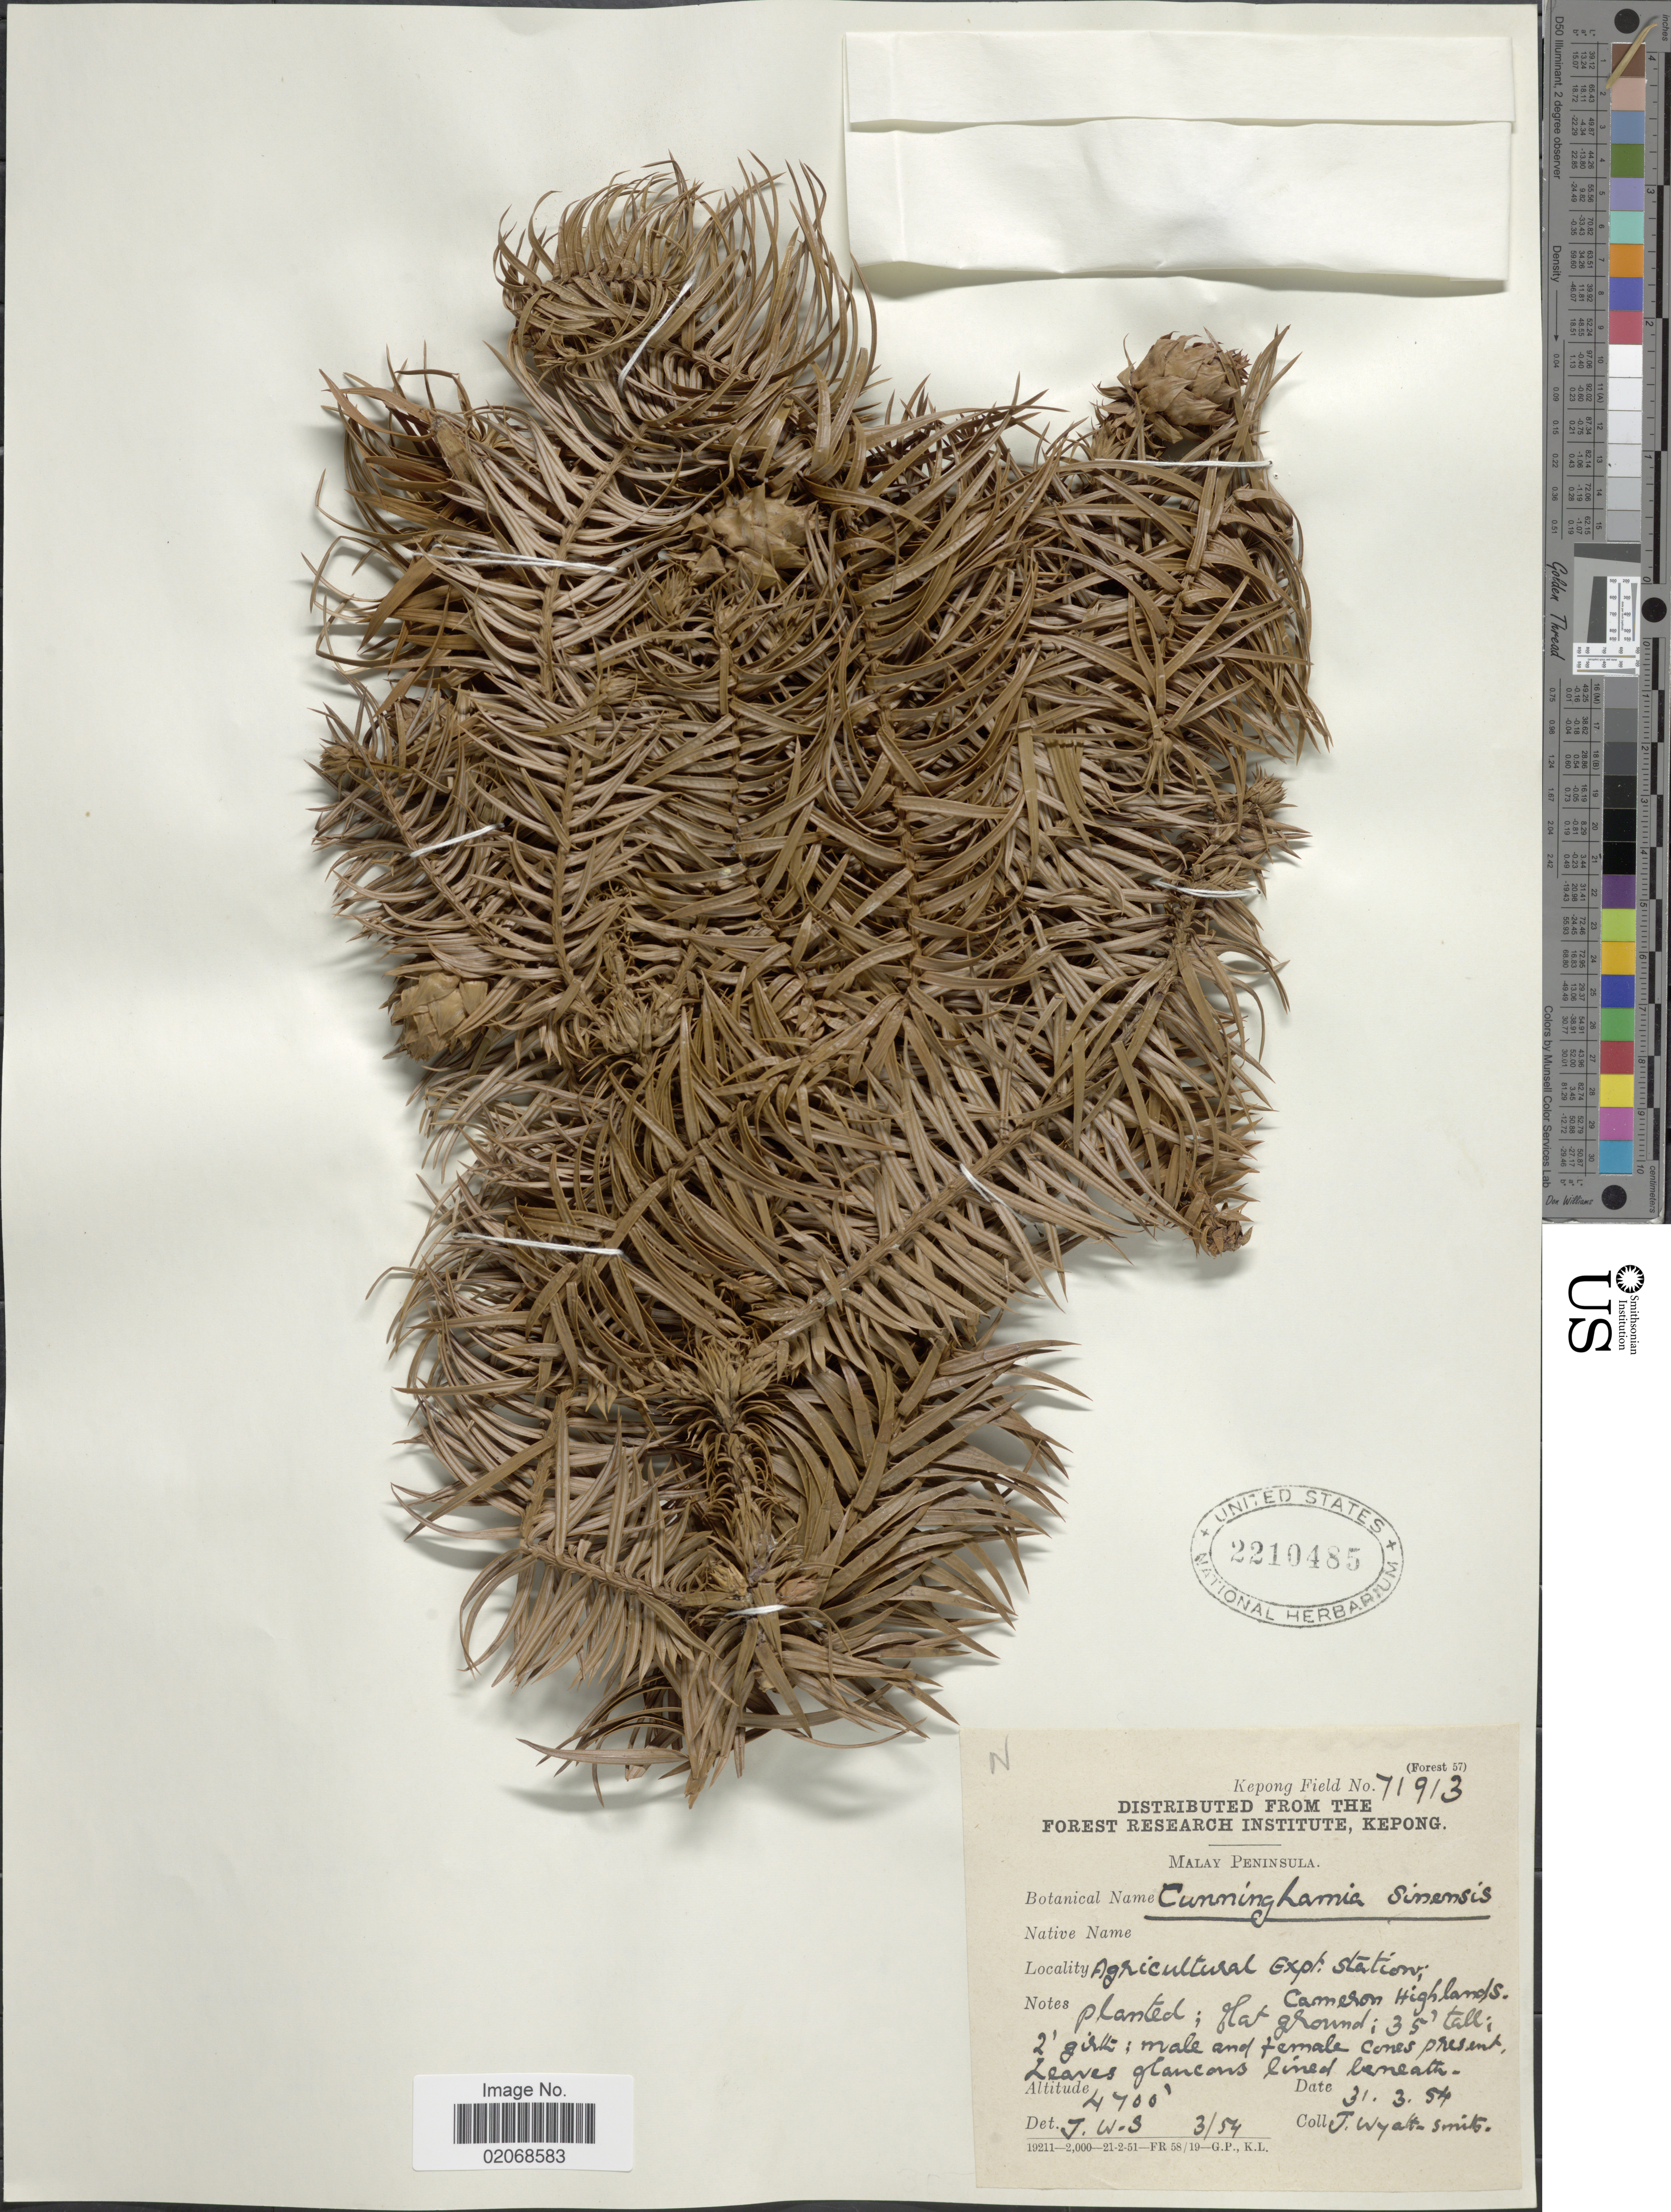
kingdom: Plantae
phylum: Tracheophyta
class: Pinopsida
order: Pinales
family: Cupressaceae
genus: Cunninghamia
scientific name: Cunninghamia lanceolata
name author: (Lamb.) Hook.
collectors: J. Wyatt-Smith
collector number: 71913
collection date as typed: Transcribed d/m/y: 31/3/54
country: Malaysia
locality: Kepong, Malay Peninsula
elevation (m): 1433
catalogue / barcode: US 2210485